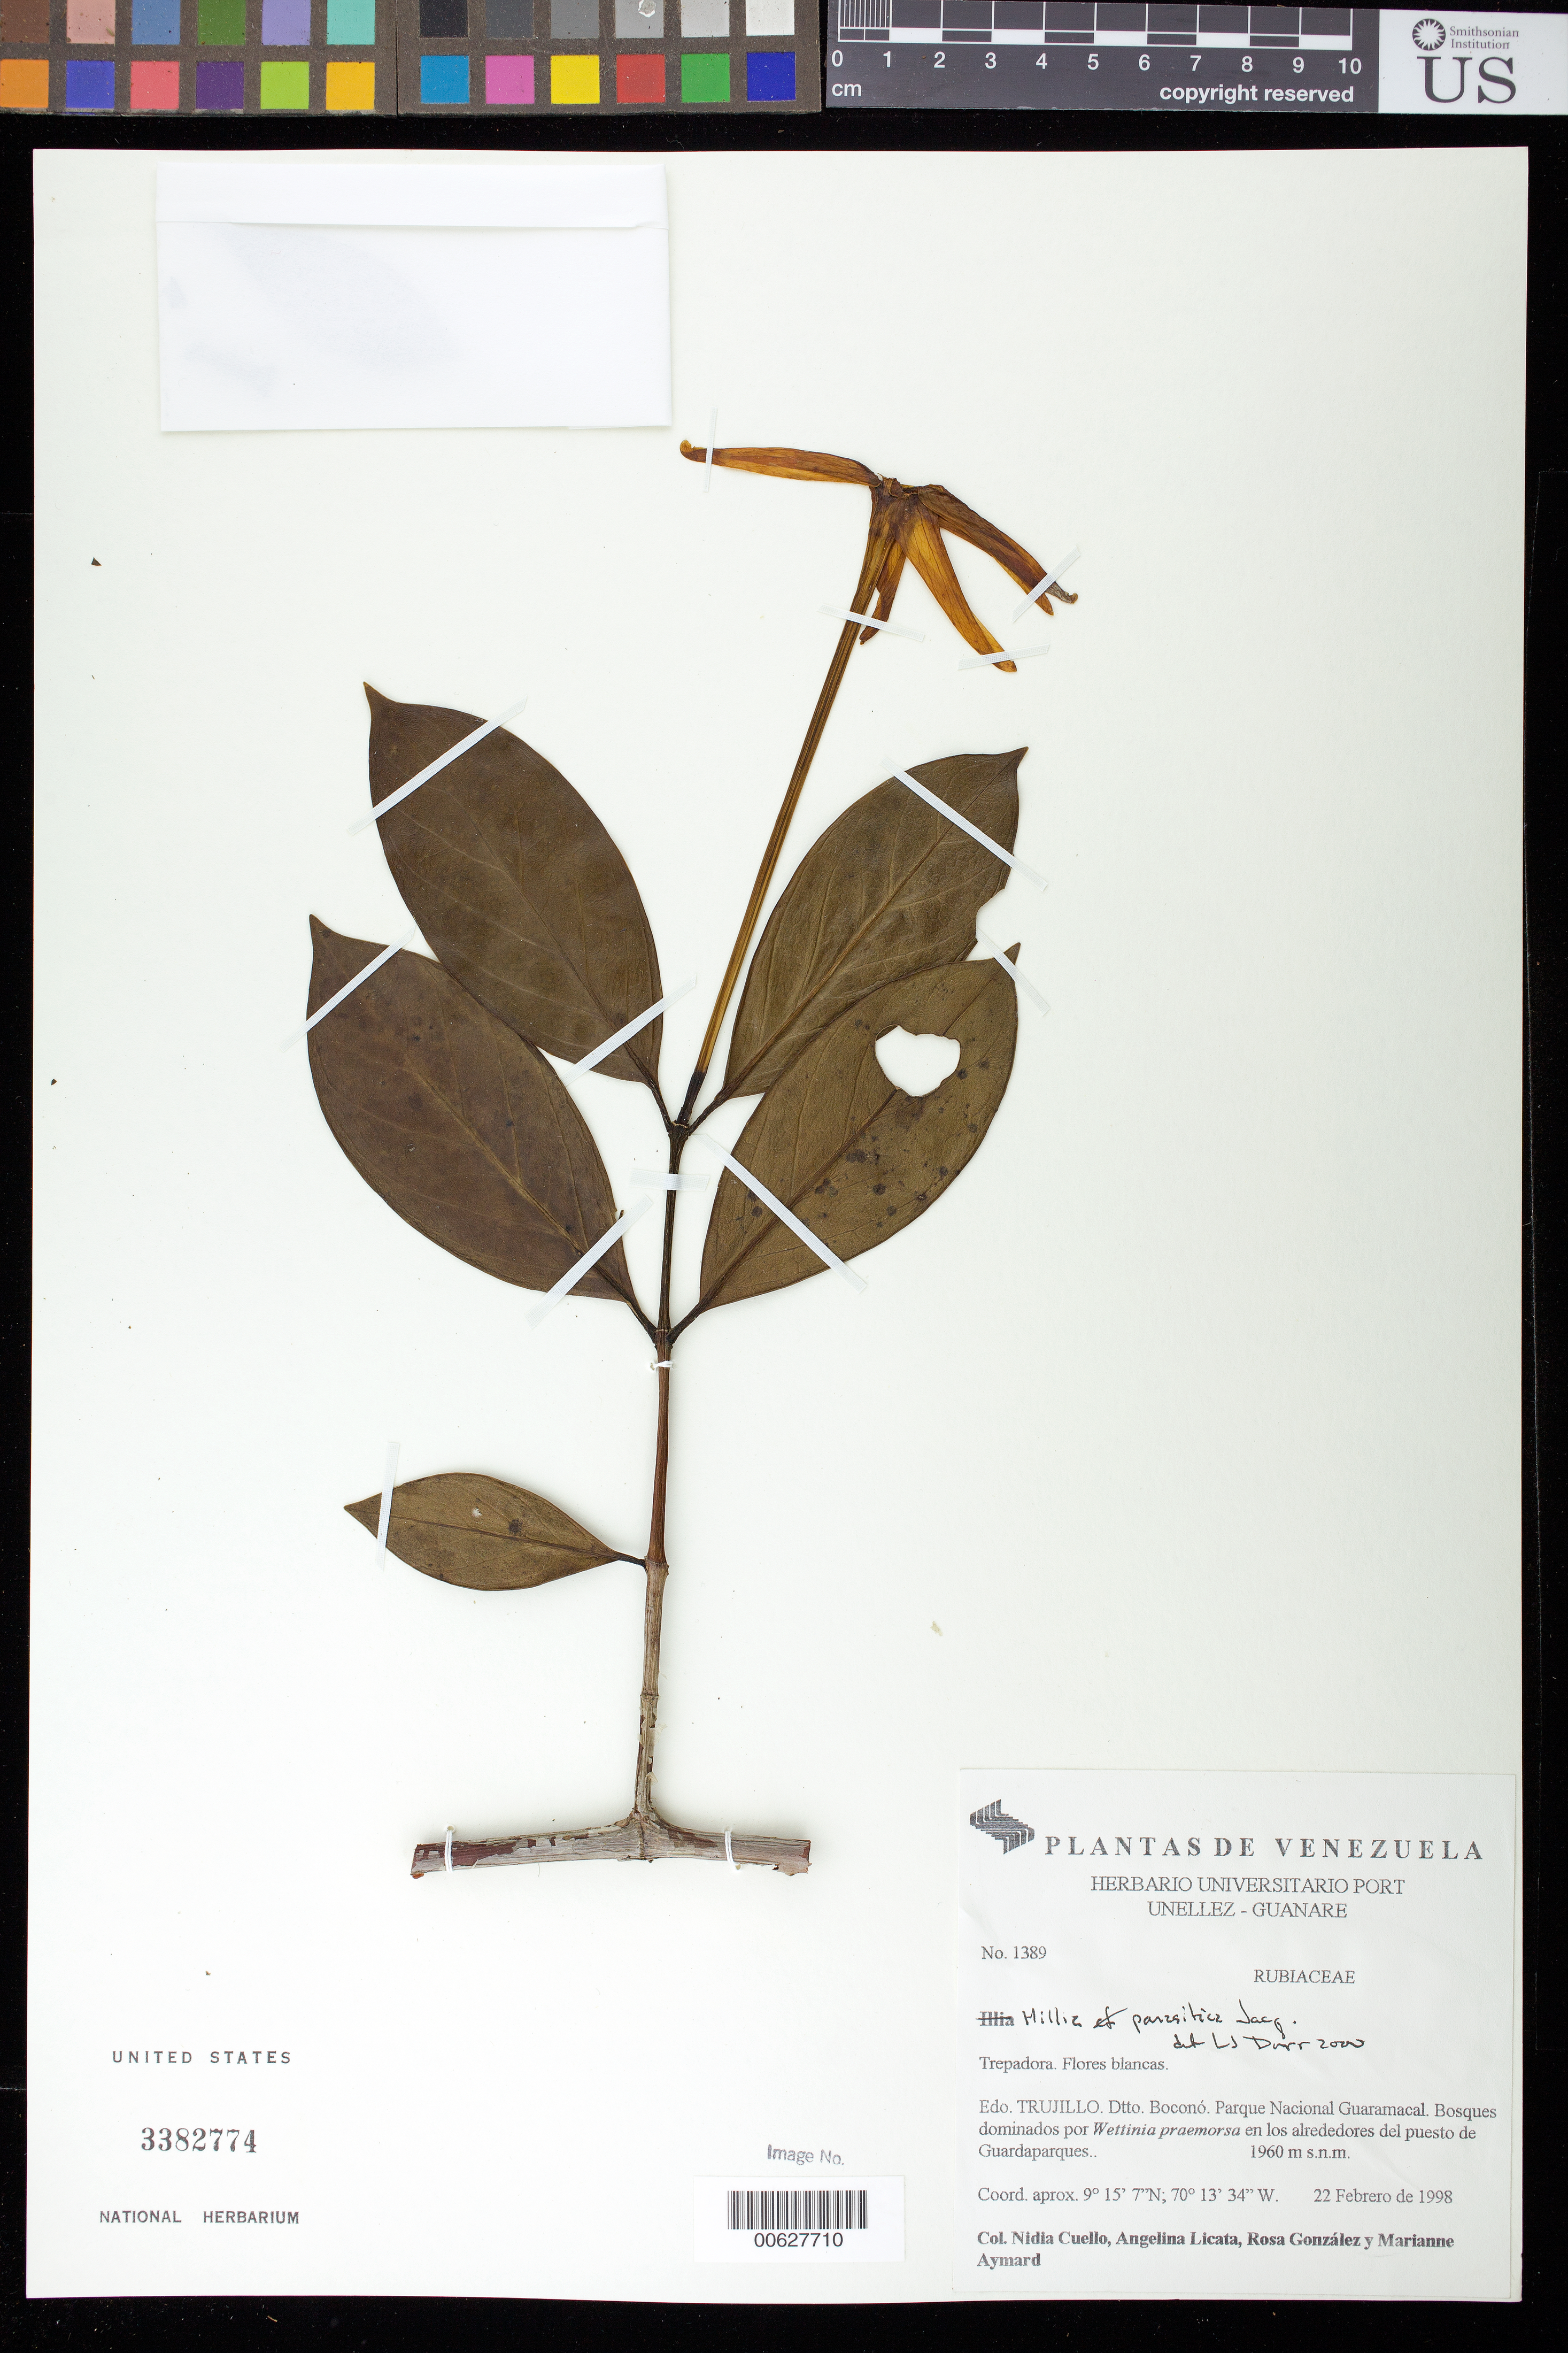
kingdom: Plantae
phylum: Tracheophyta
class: Magnoliopsida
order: Gentianales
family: Rubiaceae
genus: Hillia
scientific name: Hillia parasitica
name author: Jacq.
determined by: Dorr, L. J., (BOT), Smithsonian Institution - National Museum of Natural History (UNITED STATES)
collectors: N. L. Cuello, A. Licata, R. González & M. Aymard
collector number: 1389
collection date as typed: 28 Feb 1998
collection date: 1998-02-28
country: Venezuela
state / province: Trujillo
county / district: Boconó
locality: Parque Nacional Guaramacal, en los alrededores del puesto de guardaparques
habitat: Bosque dominados por Wettinia praemorsa en los alrededores del puesto de Guaraparques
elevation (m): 1960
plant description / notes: PORT, US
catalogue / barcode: US 3382774